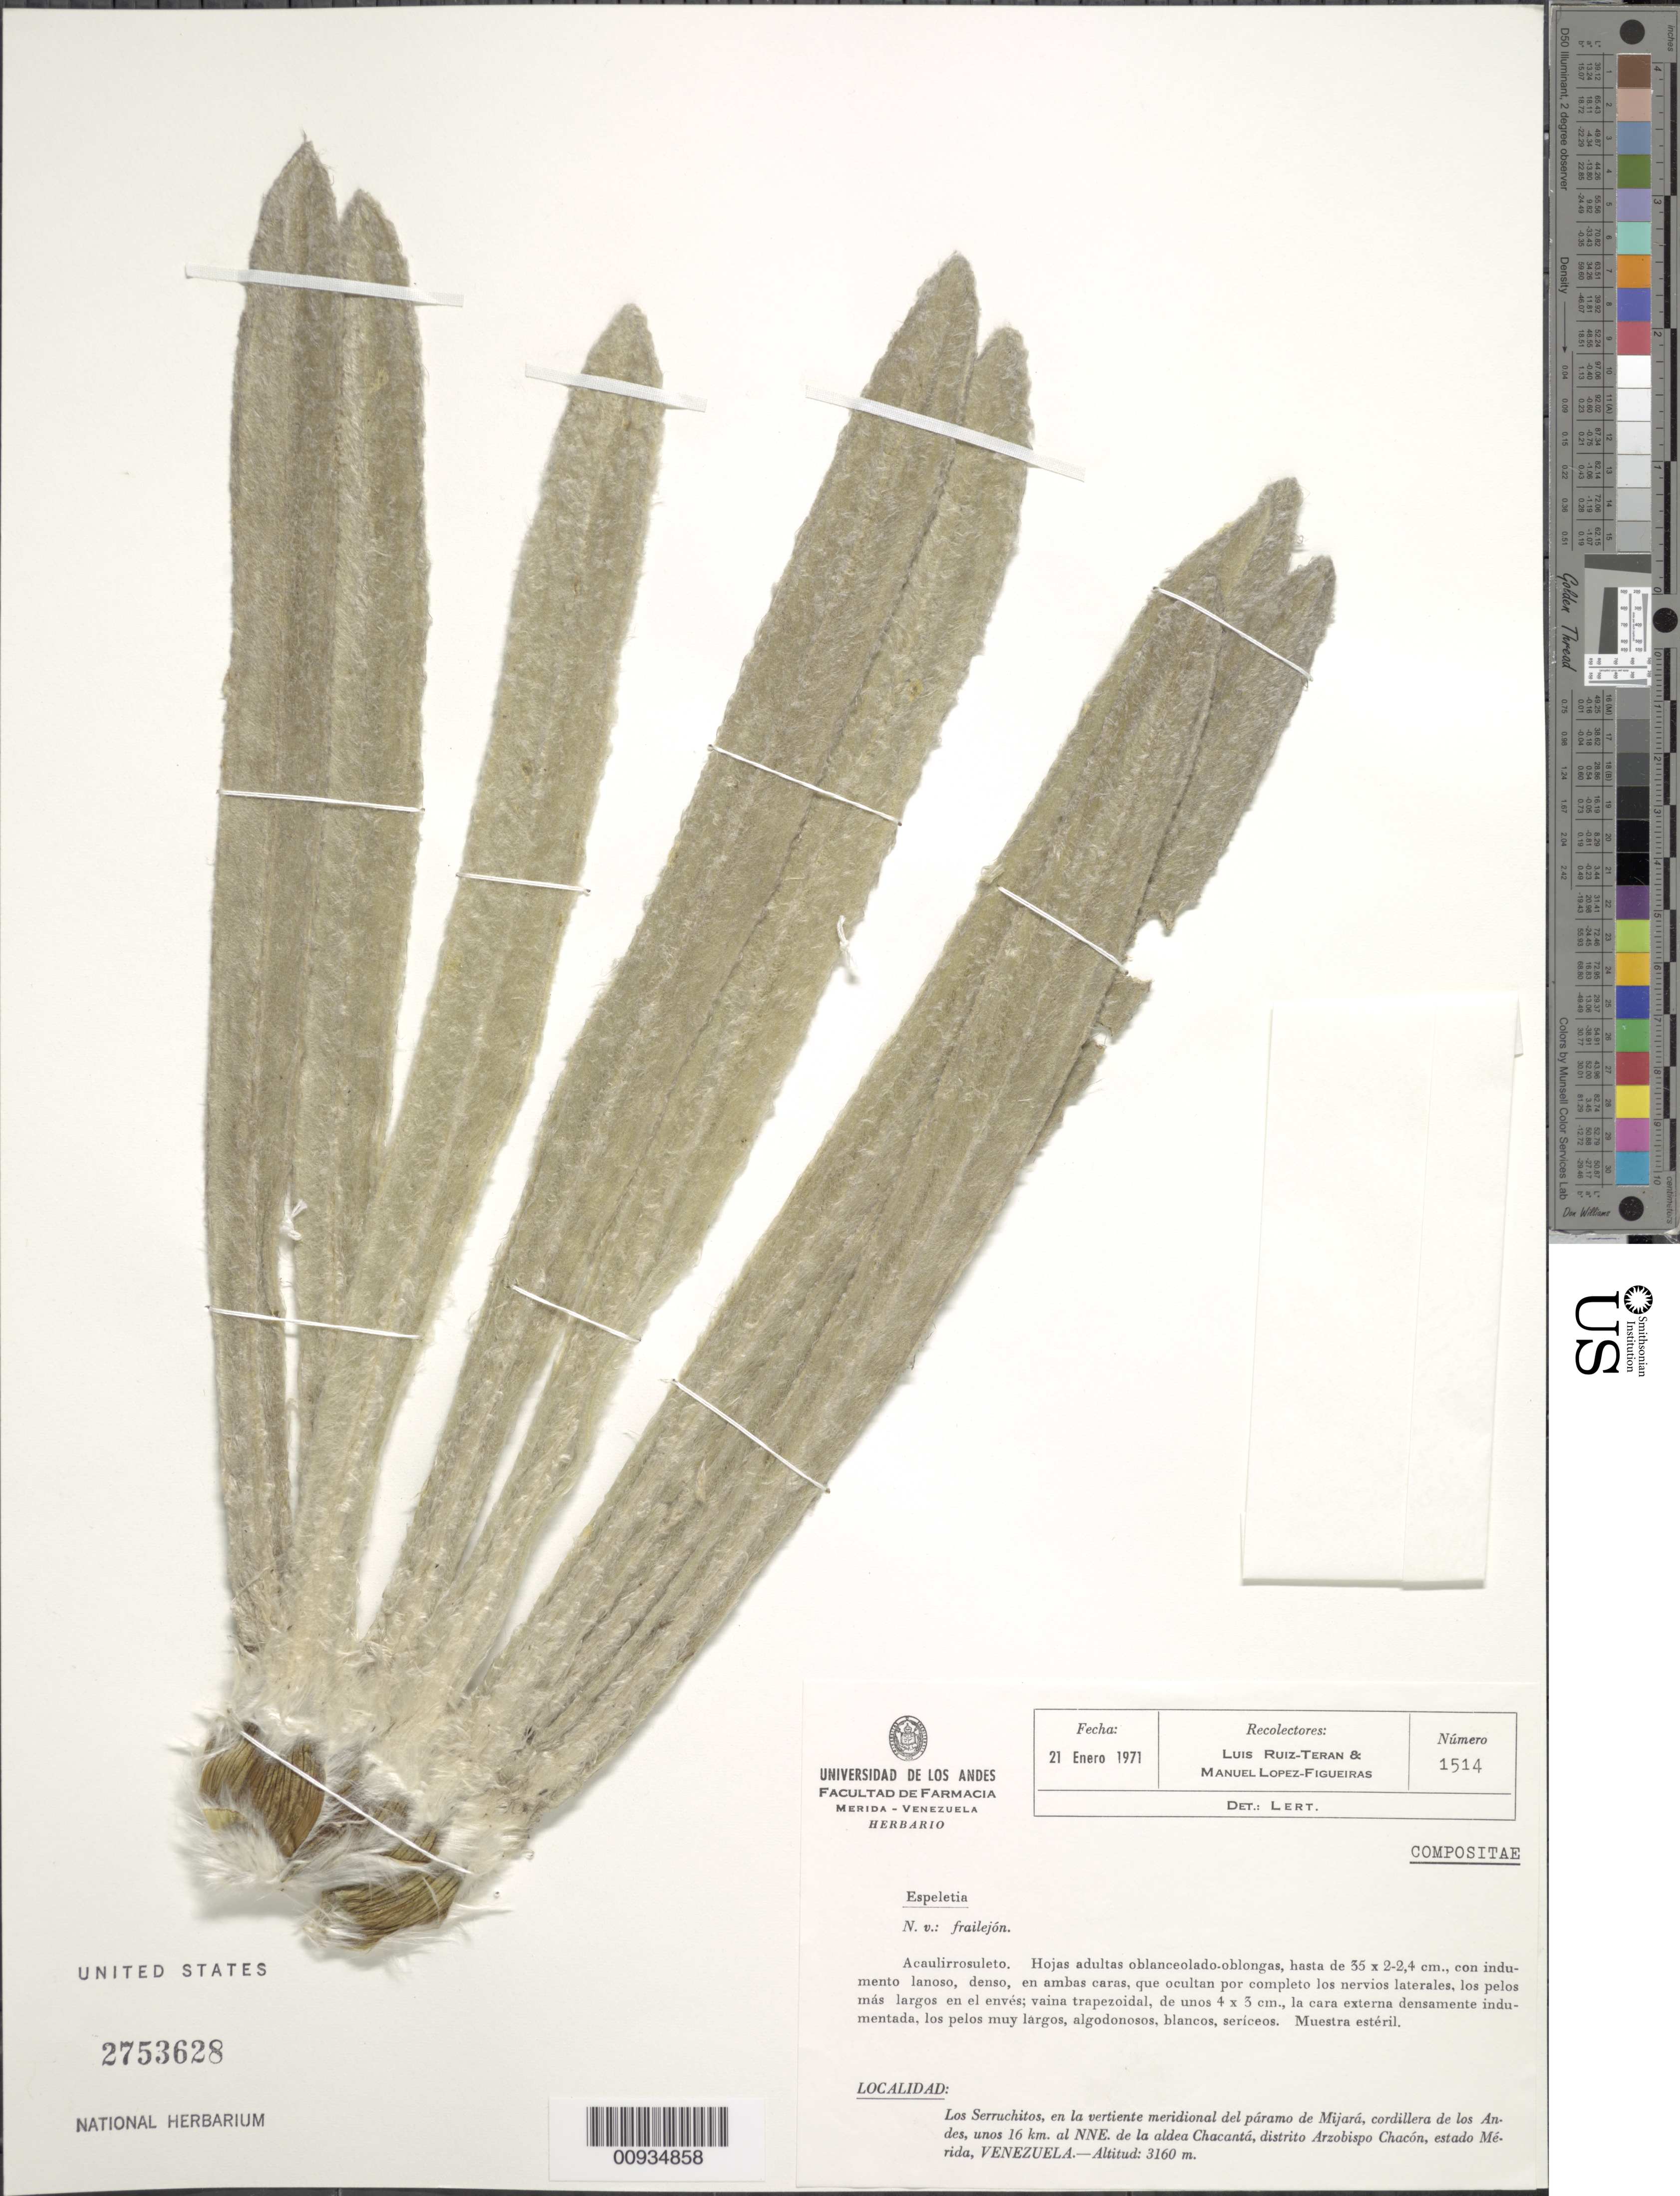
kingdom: Plantae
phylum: Tracheophyta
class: Magnoliopsida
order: Asterales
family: Asteraceae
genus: Espeletiopsis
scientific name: Espeletiopsis pozoensis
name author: (Cuatrec.) Cuatrec.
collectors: L. E. Ruíz-Terán & M. López Figueiras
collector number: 1514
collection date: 1971-01-21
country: Venezuela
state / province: Mérida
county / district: Arzobispo Chacón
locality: Páramo de Mijará. Los Serruchitos, en la vertiente meridional del Páramo de Mijará, cordillera de los Andes, unos 16 km al NNE de la aldea Chacantá.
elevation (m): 3160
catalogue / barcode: US 2753628